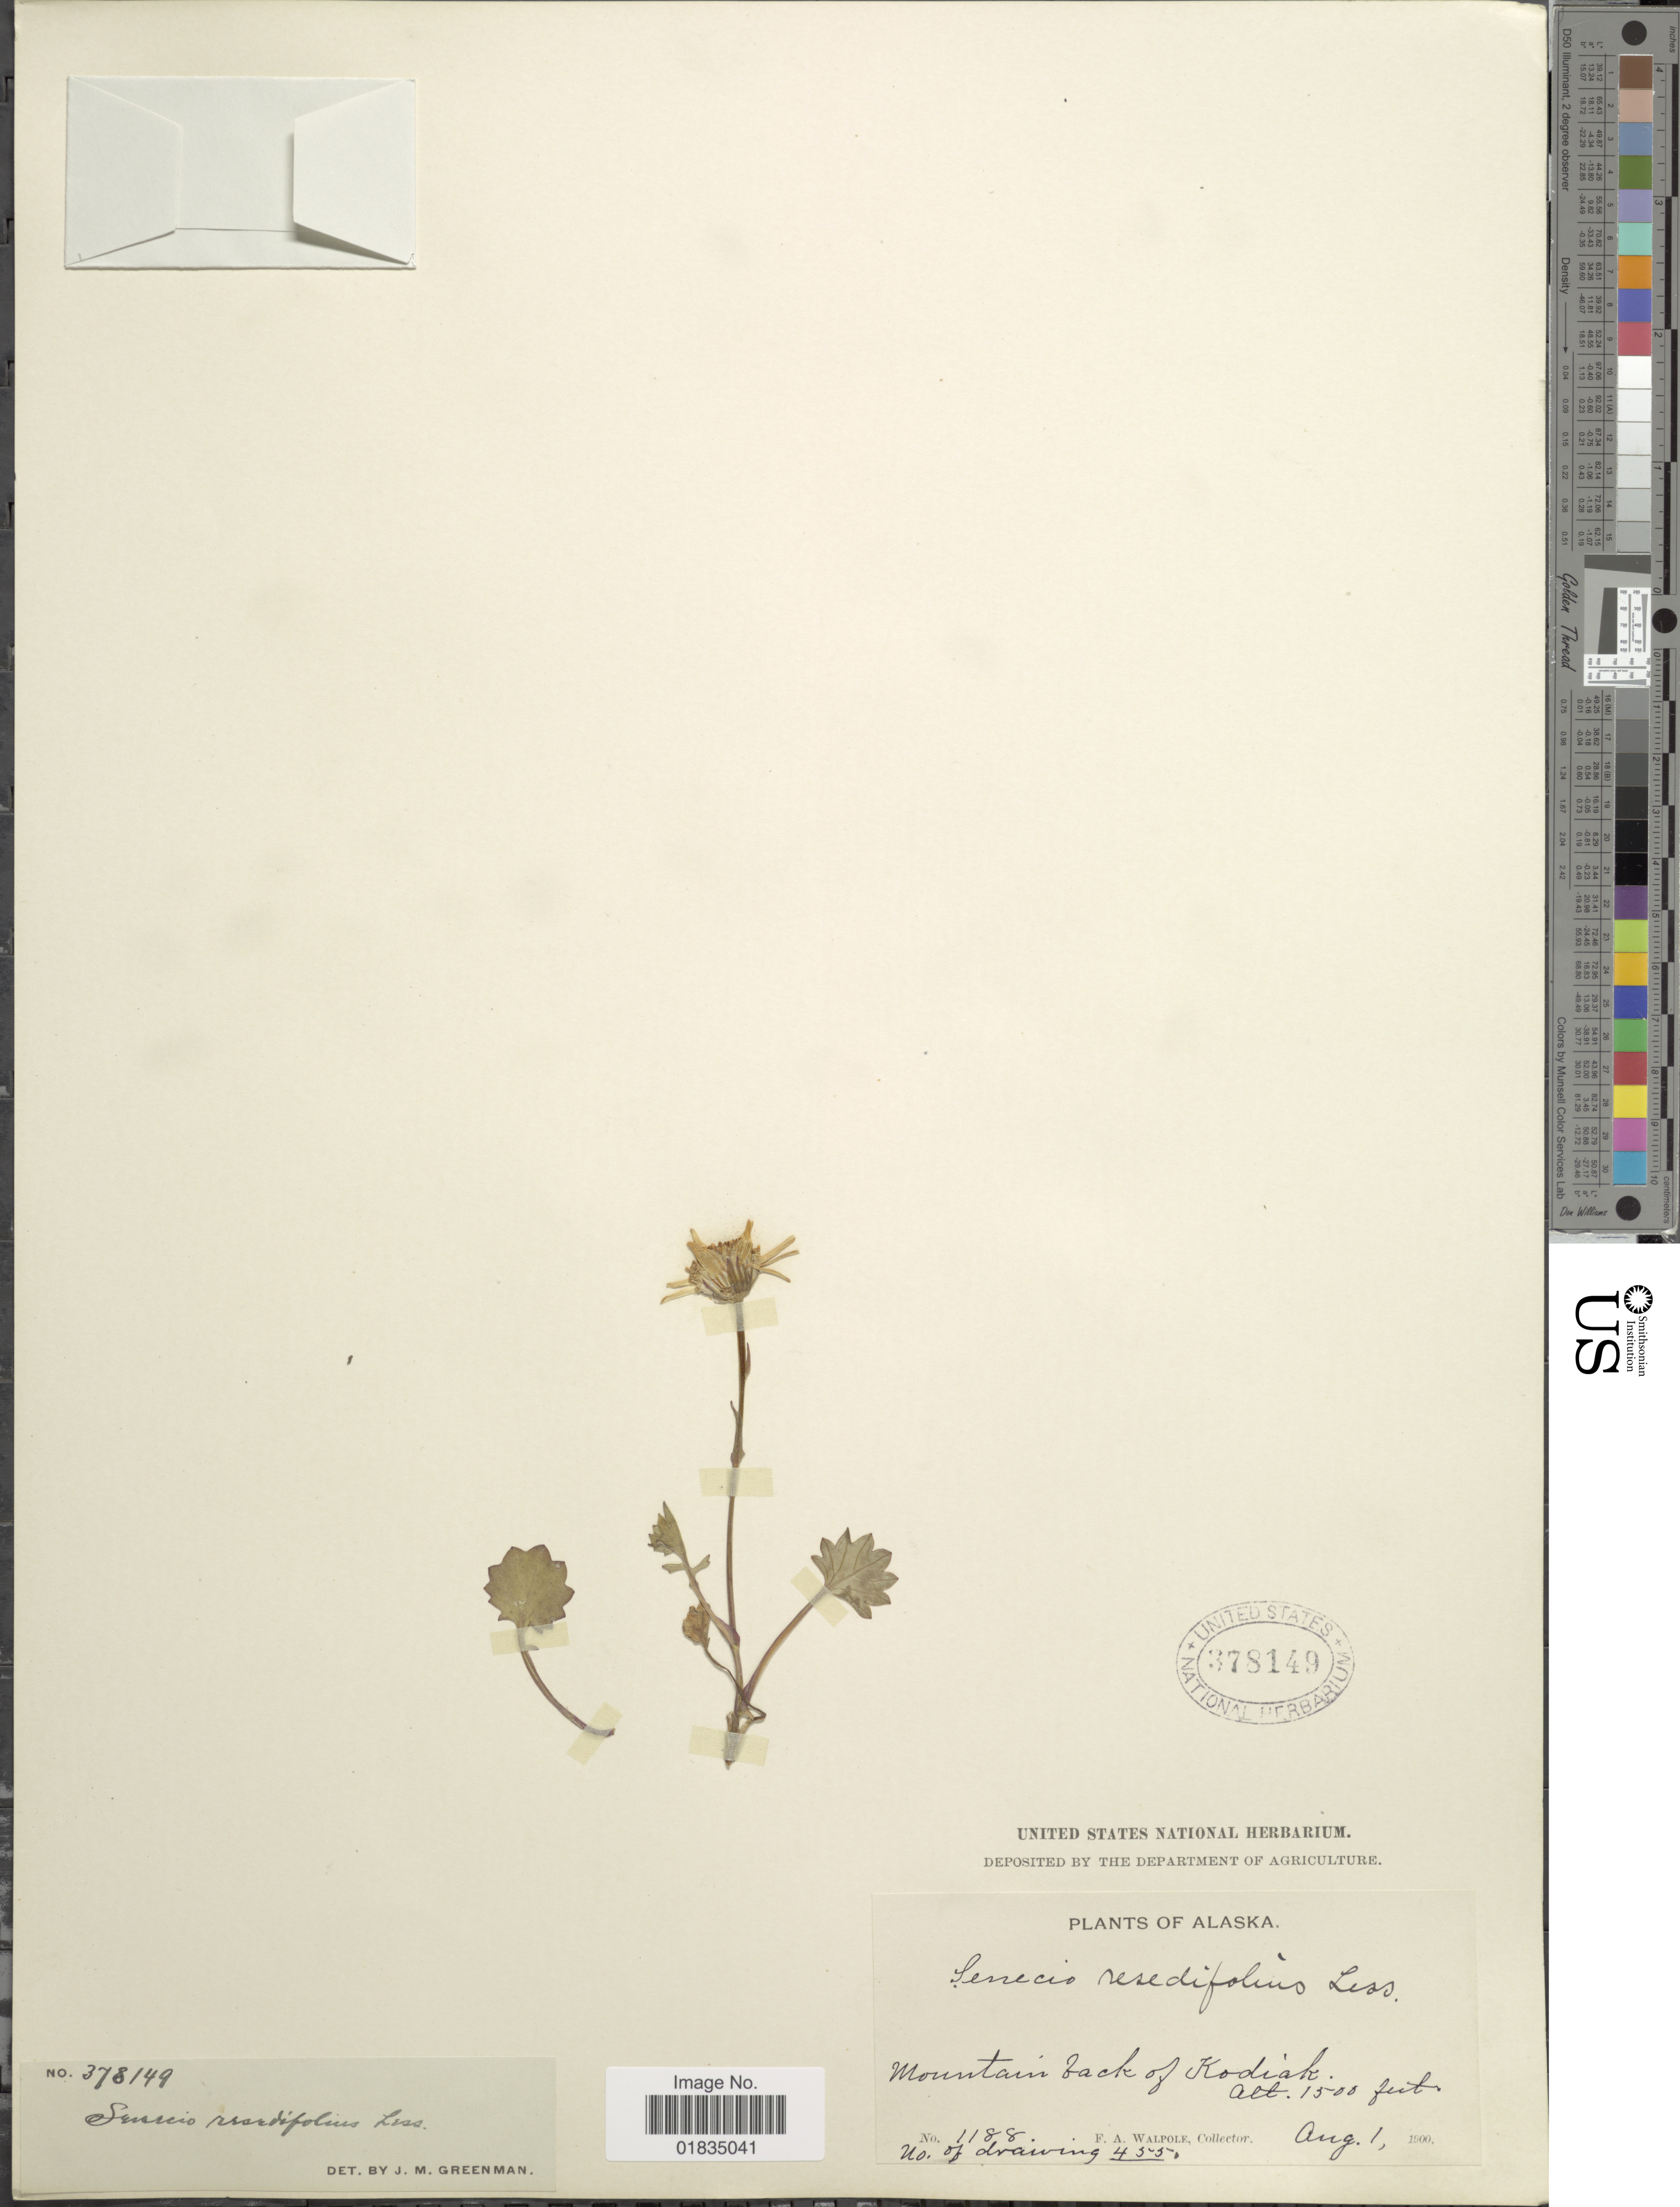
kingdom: Plantae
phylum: Tracheophyta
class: Magnoliopsida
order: Asterales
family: Asteraceae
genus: Packera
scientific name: Packera heterophylla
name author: (Fisch.) E. Wiebe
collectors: F. Walpole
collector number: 1188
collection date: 1900-08-01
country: United States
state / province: Alaska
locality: Mountain back of Kodiak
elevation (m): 457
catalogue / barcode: US 378149